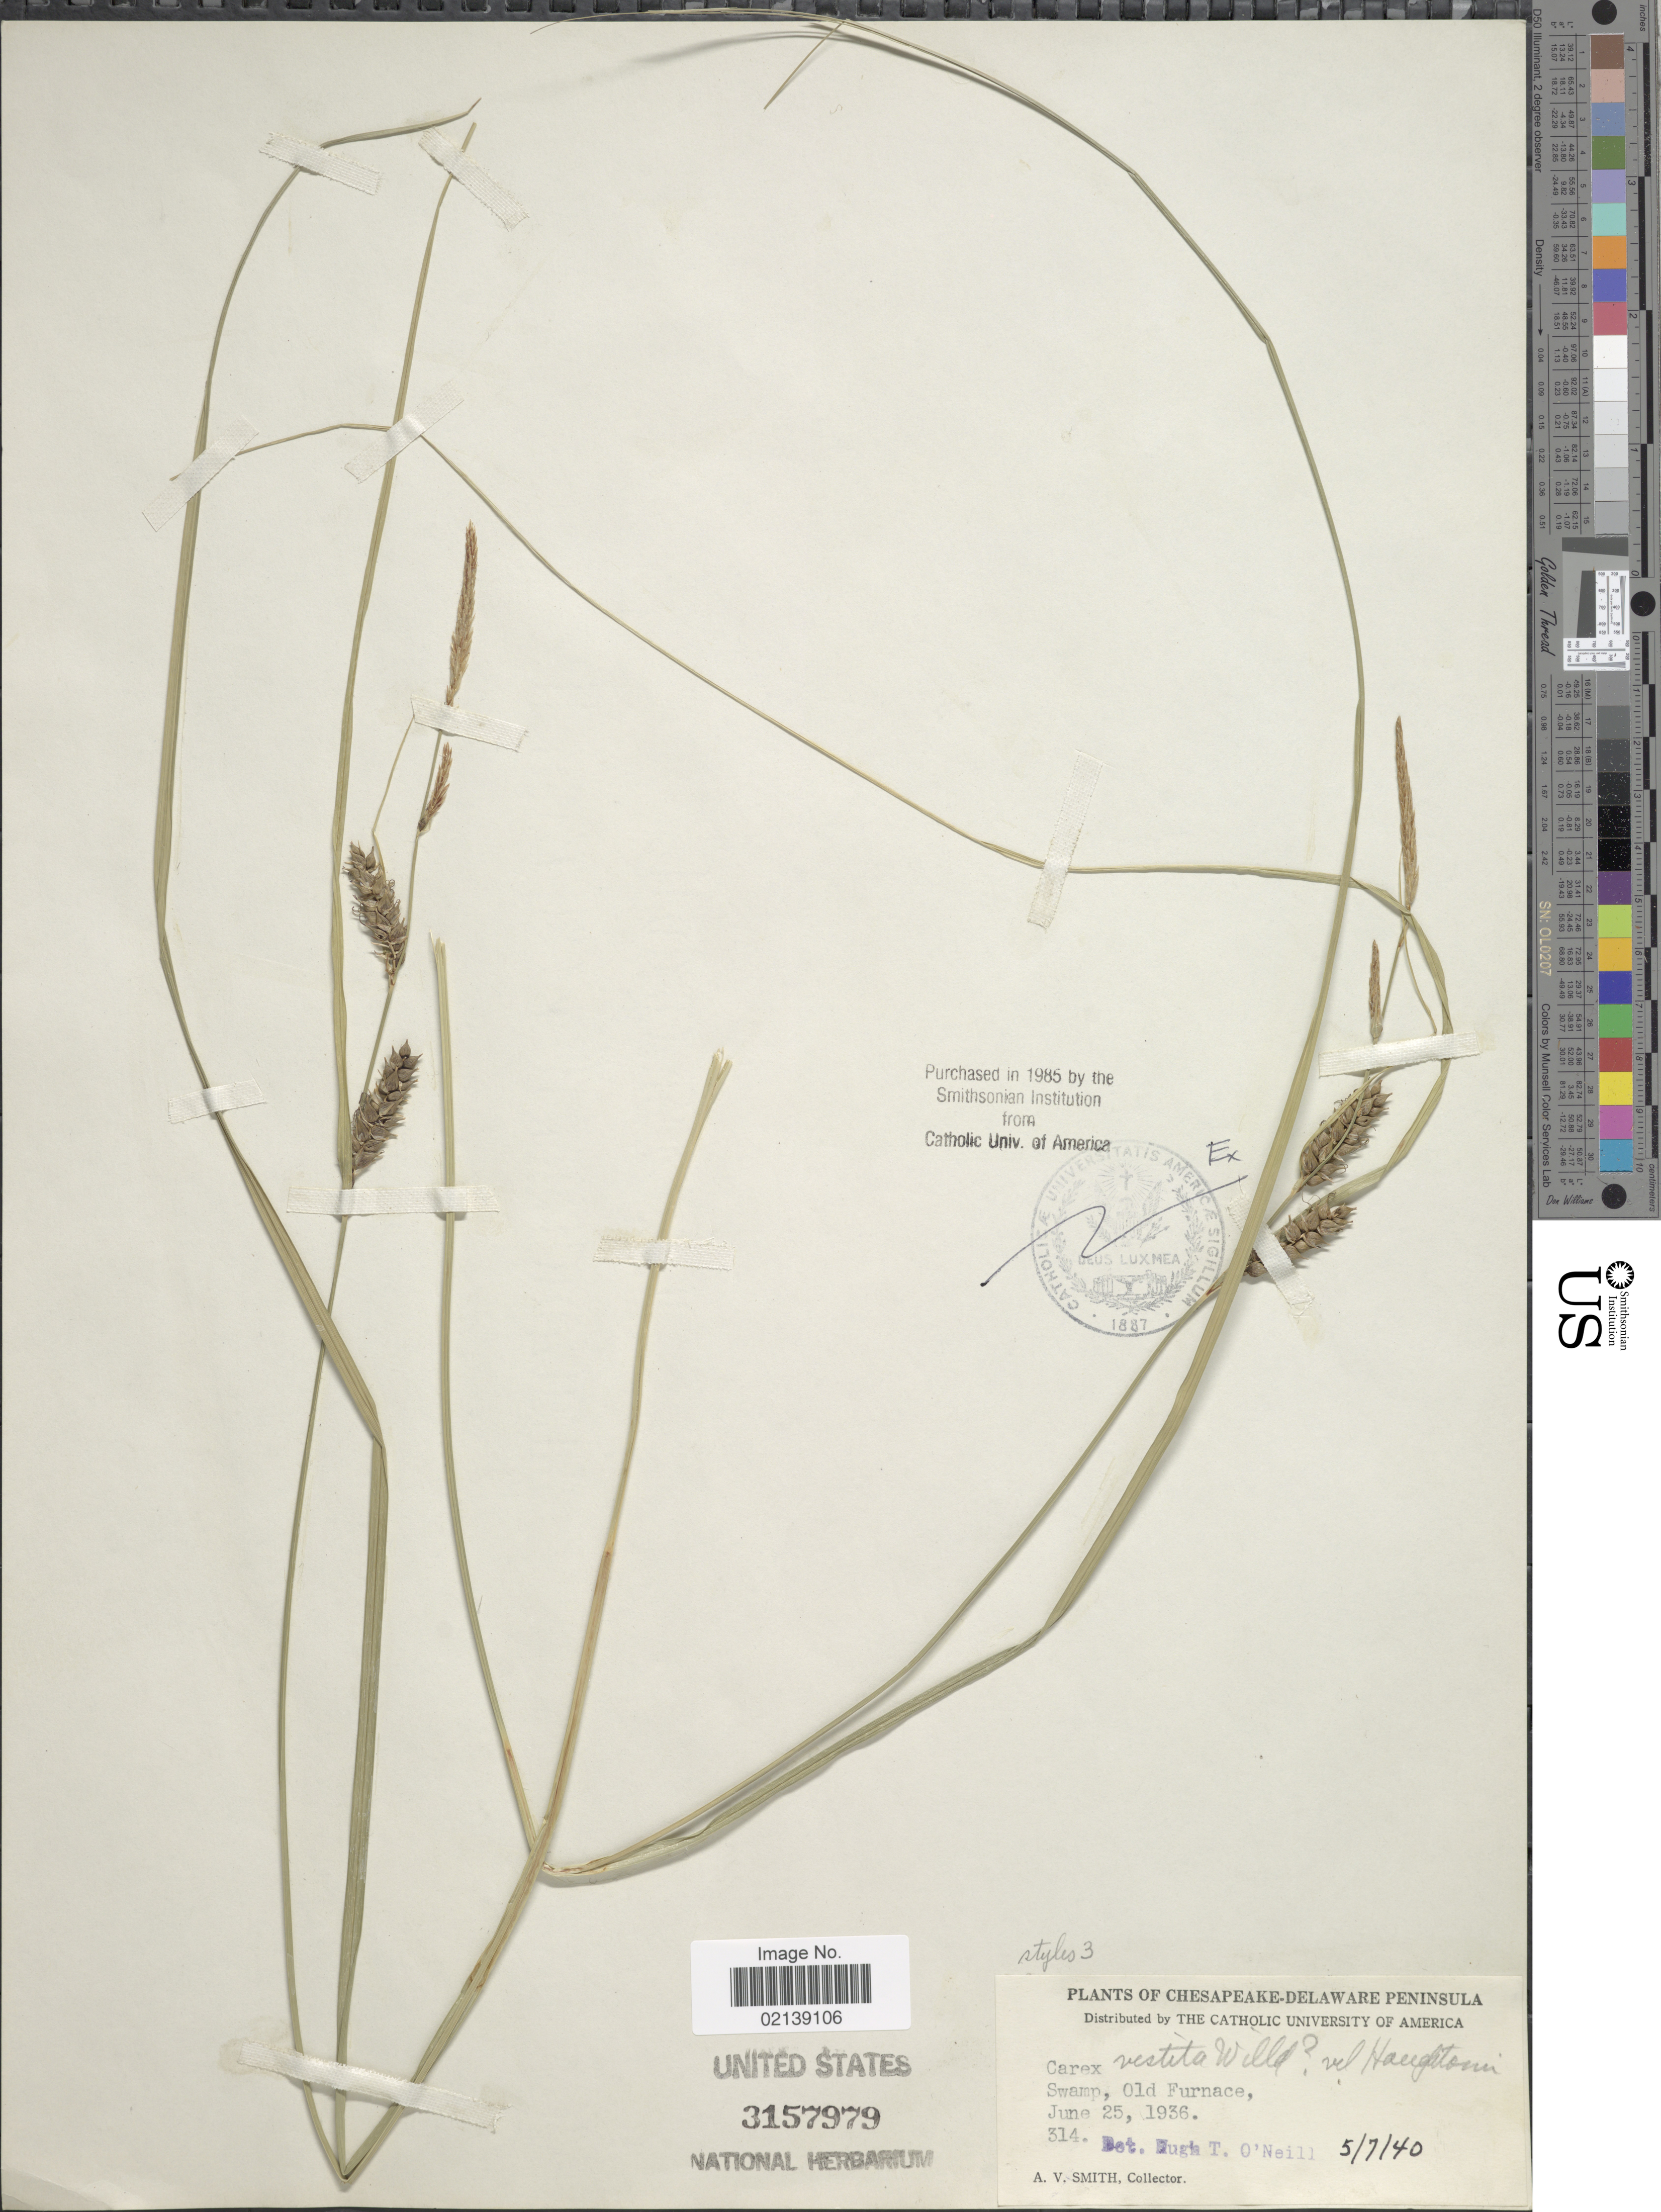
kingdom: Plantae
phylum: Tracheophyta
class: Liliopsida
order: Poales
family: Cyperaceae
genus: Carex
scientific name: Carex vestita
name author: Willd.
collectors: A. V. P. Smith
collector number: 314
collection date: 1936-06-25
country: United States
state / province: Delaware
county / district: Sussex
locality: Chesapeake-Delaware Peninsula, Swamp, Old Furnace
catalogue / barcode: US 3157979